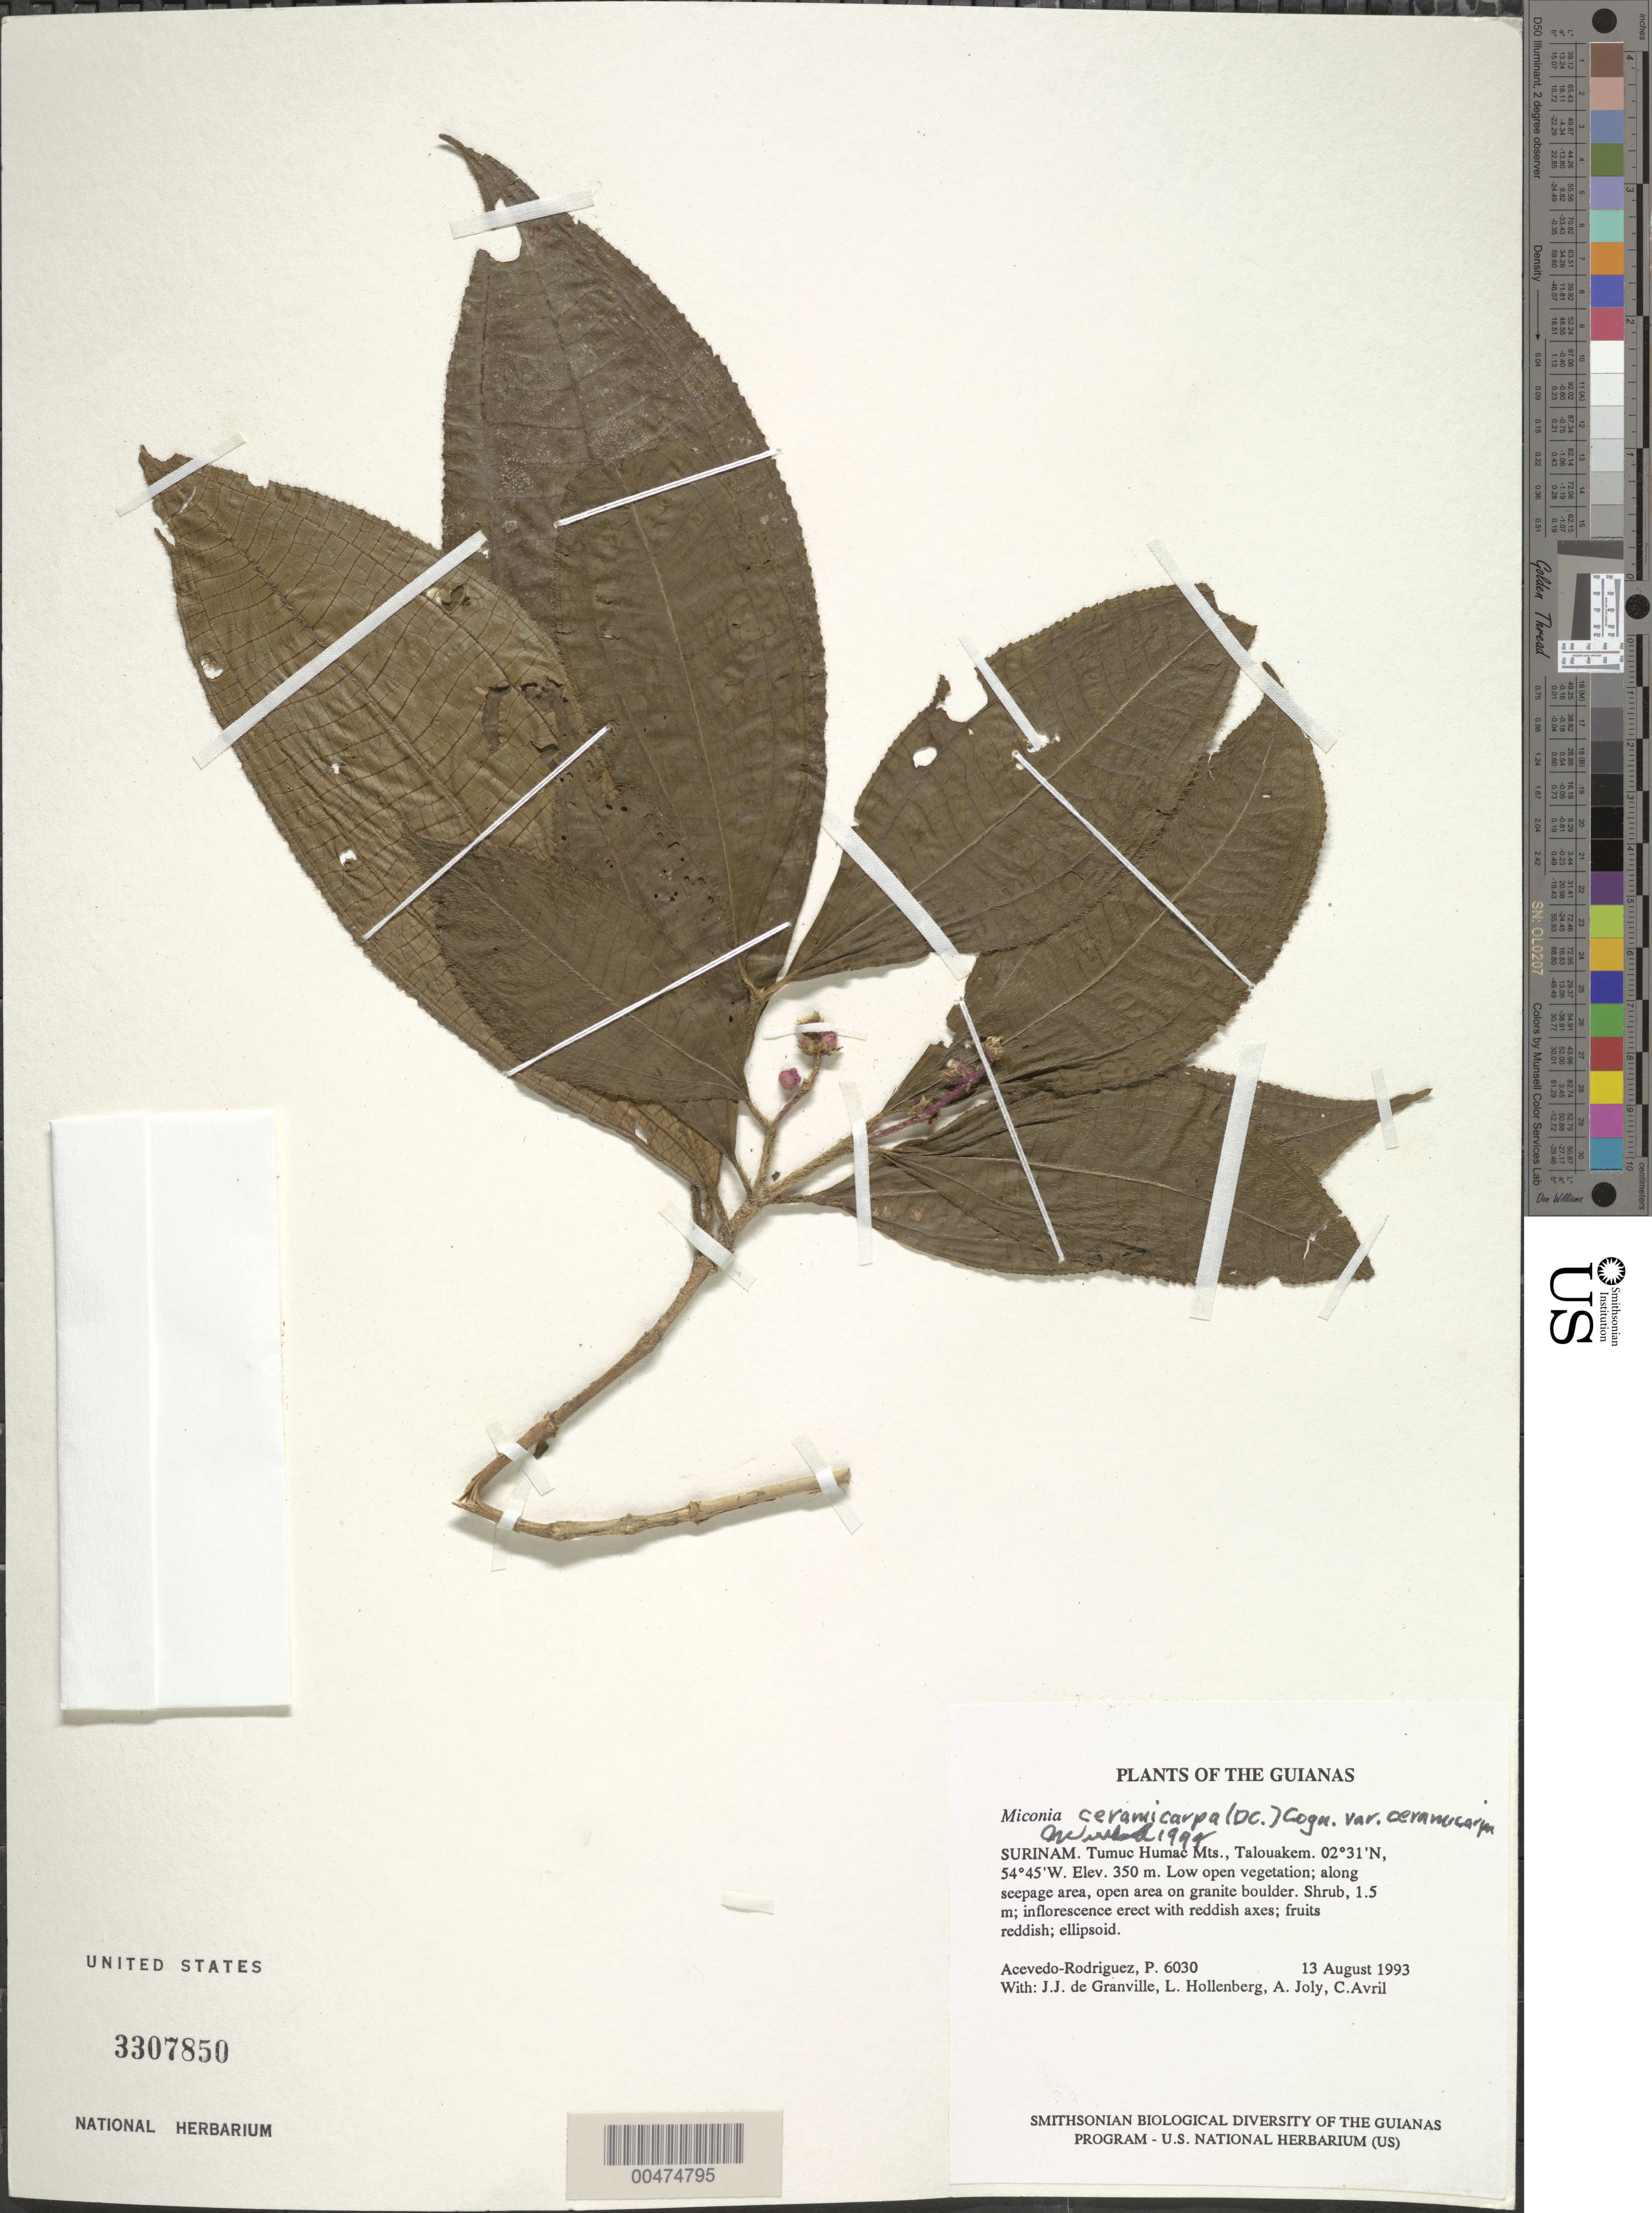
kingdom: Plantae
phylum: Tracheophyta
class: Magnoliopsida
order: Myrtales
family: Melastomataceae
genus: Miconia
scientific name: Miconia ceramicarpa var. ceramicarpa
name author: (DC.) Cogn.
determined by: Wurdack, John J., (US), US (UNITED STATES)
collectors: P. Acevedo-Rodr.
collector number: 6030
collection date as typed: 13 Aug 1993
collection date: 1993-08-13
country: Suriname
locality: Tumuc Humac Mts., Talouakem.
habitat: In moist forest understory.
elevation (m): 350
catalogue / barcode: US 3307850